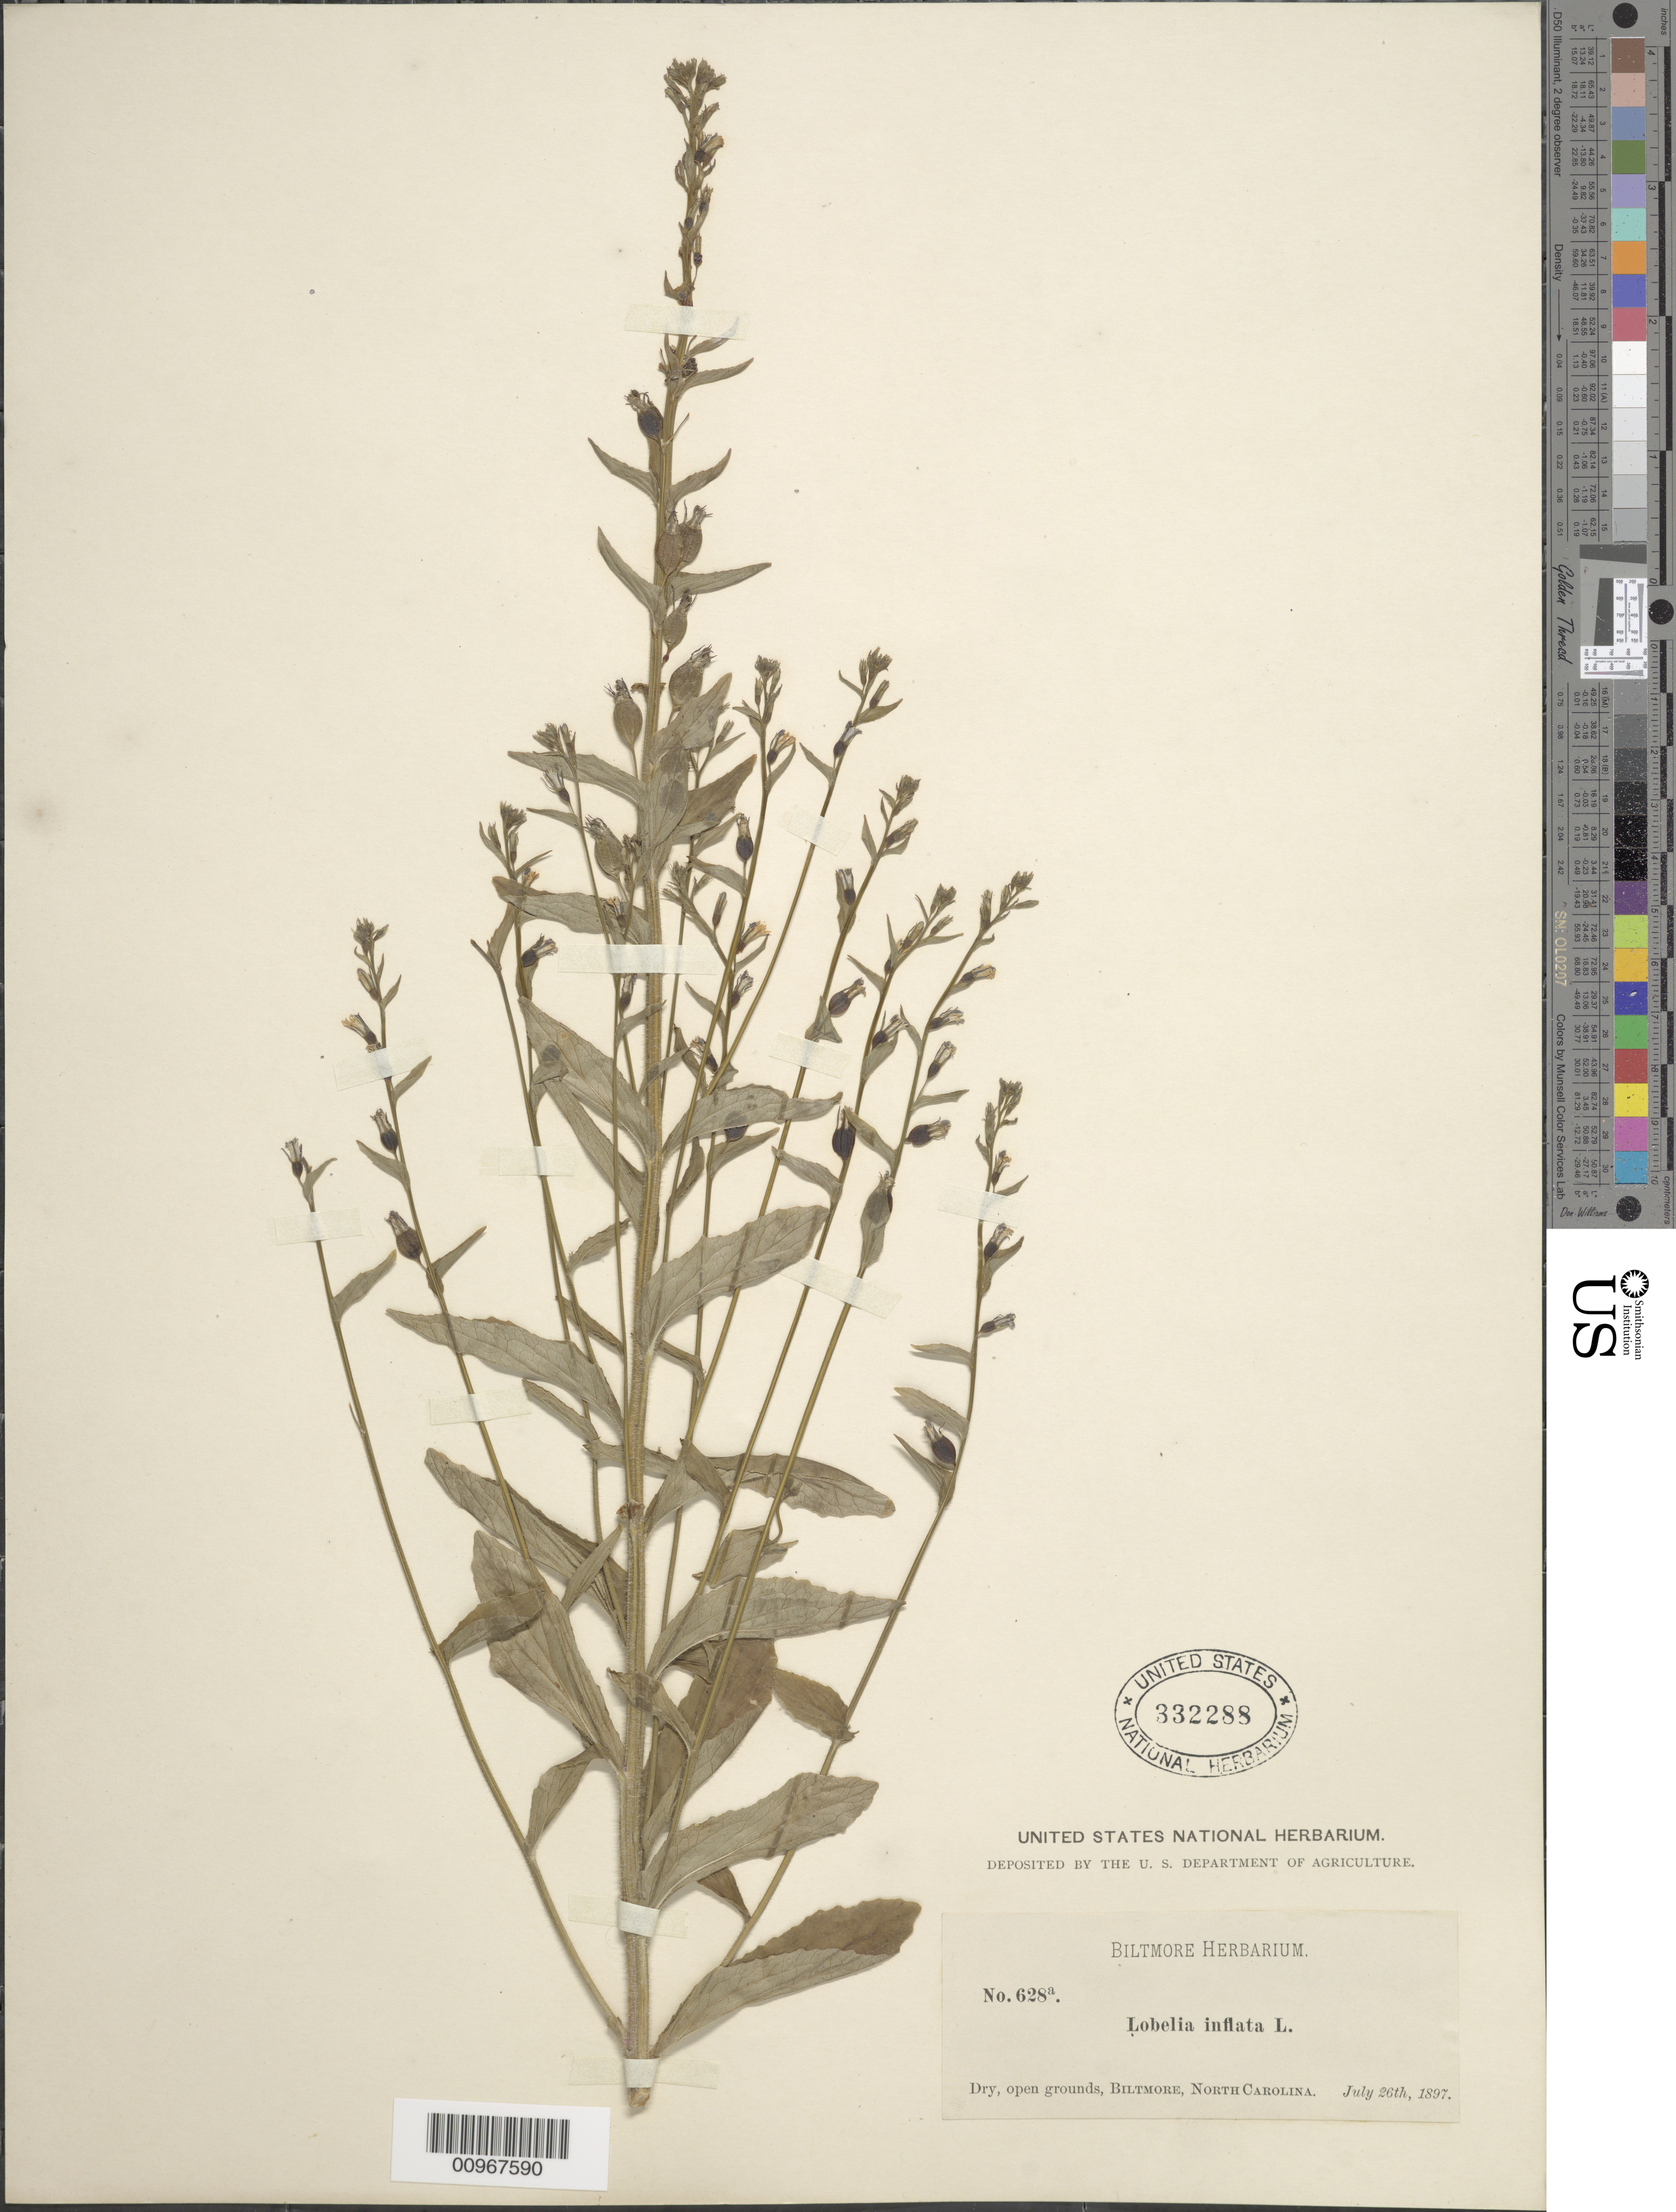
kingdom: Plantae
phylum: Tracheophyta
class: Magnoliopsida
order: Asterales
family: Campanulaceae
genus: Lobelia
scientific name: Lobelia inflata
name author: L.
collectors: ex herb. Biltmore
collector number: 628a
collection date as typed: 26 Jul 1897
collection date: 1897-07-26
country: United States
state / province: North Carolina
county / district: Buncombe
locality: Biltmore.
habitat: dry open grounds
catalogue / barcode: US 332288